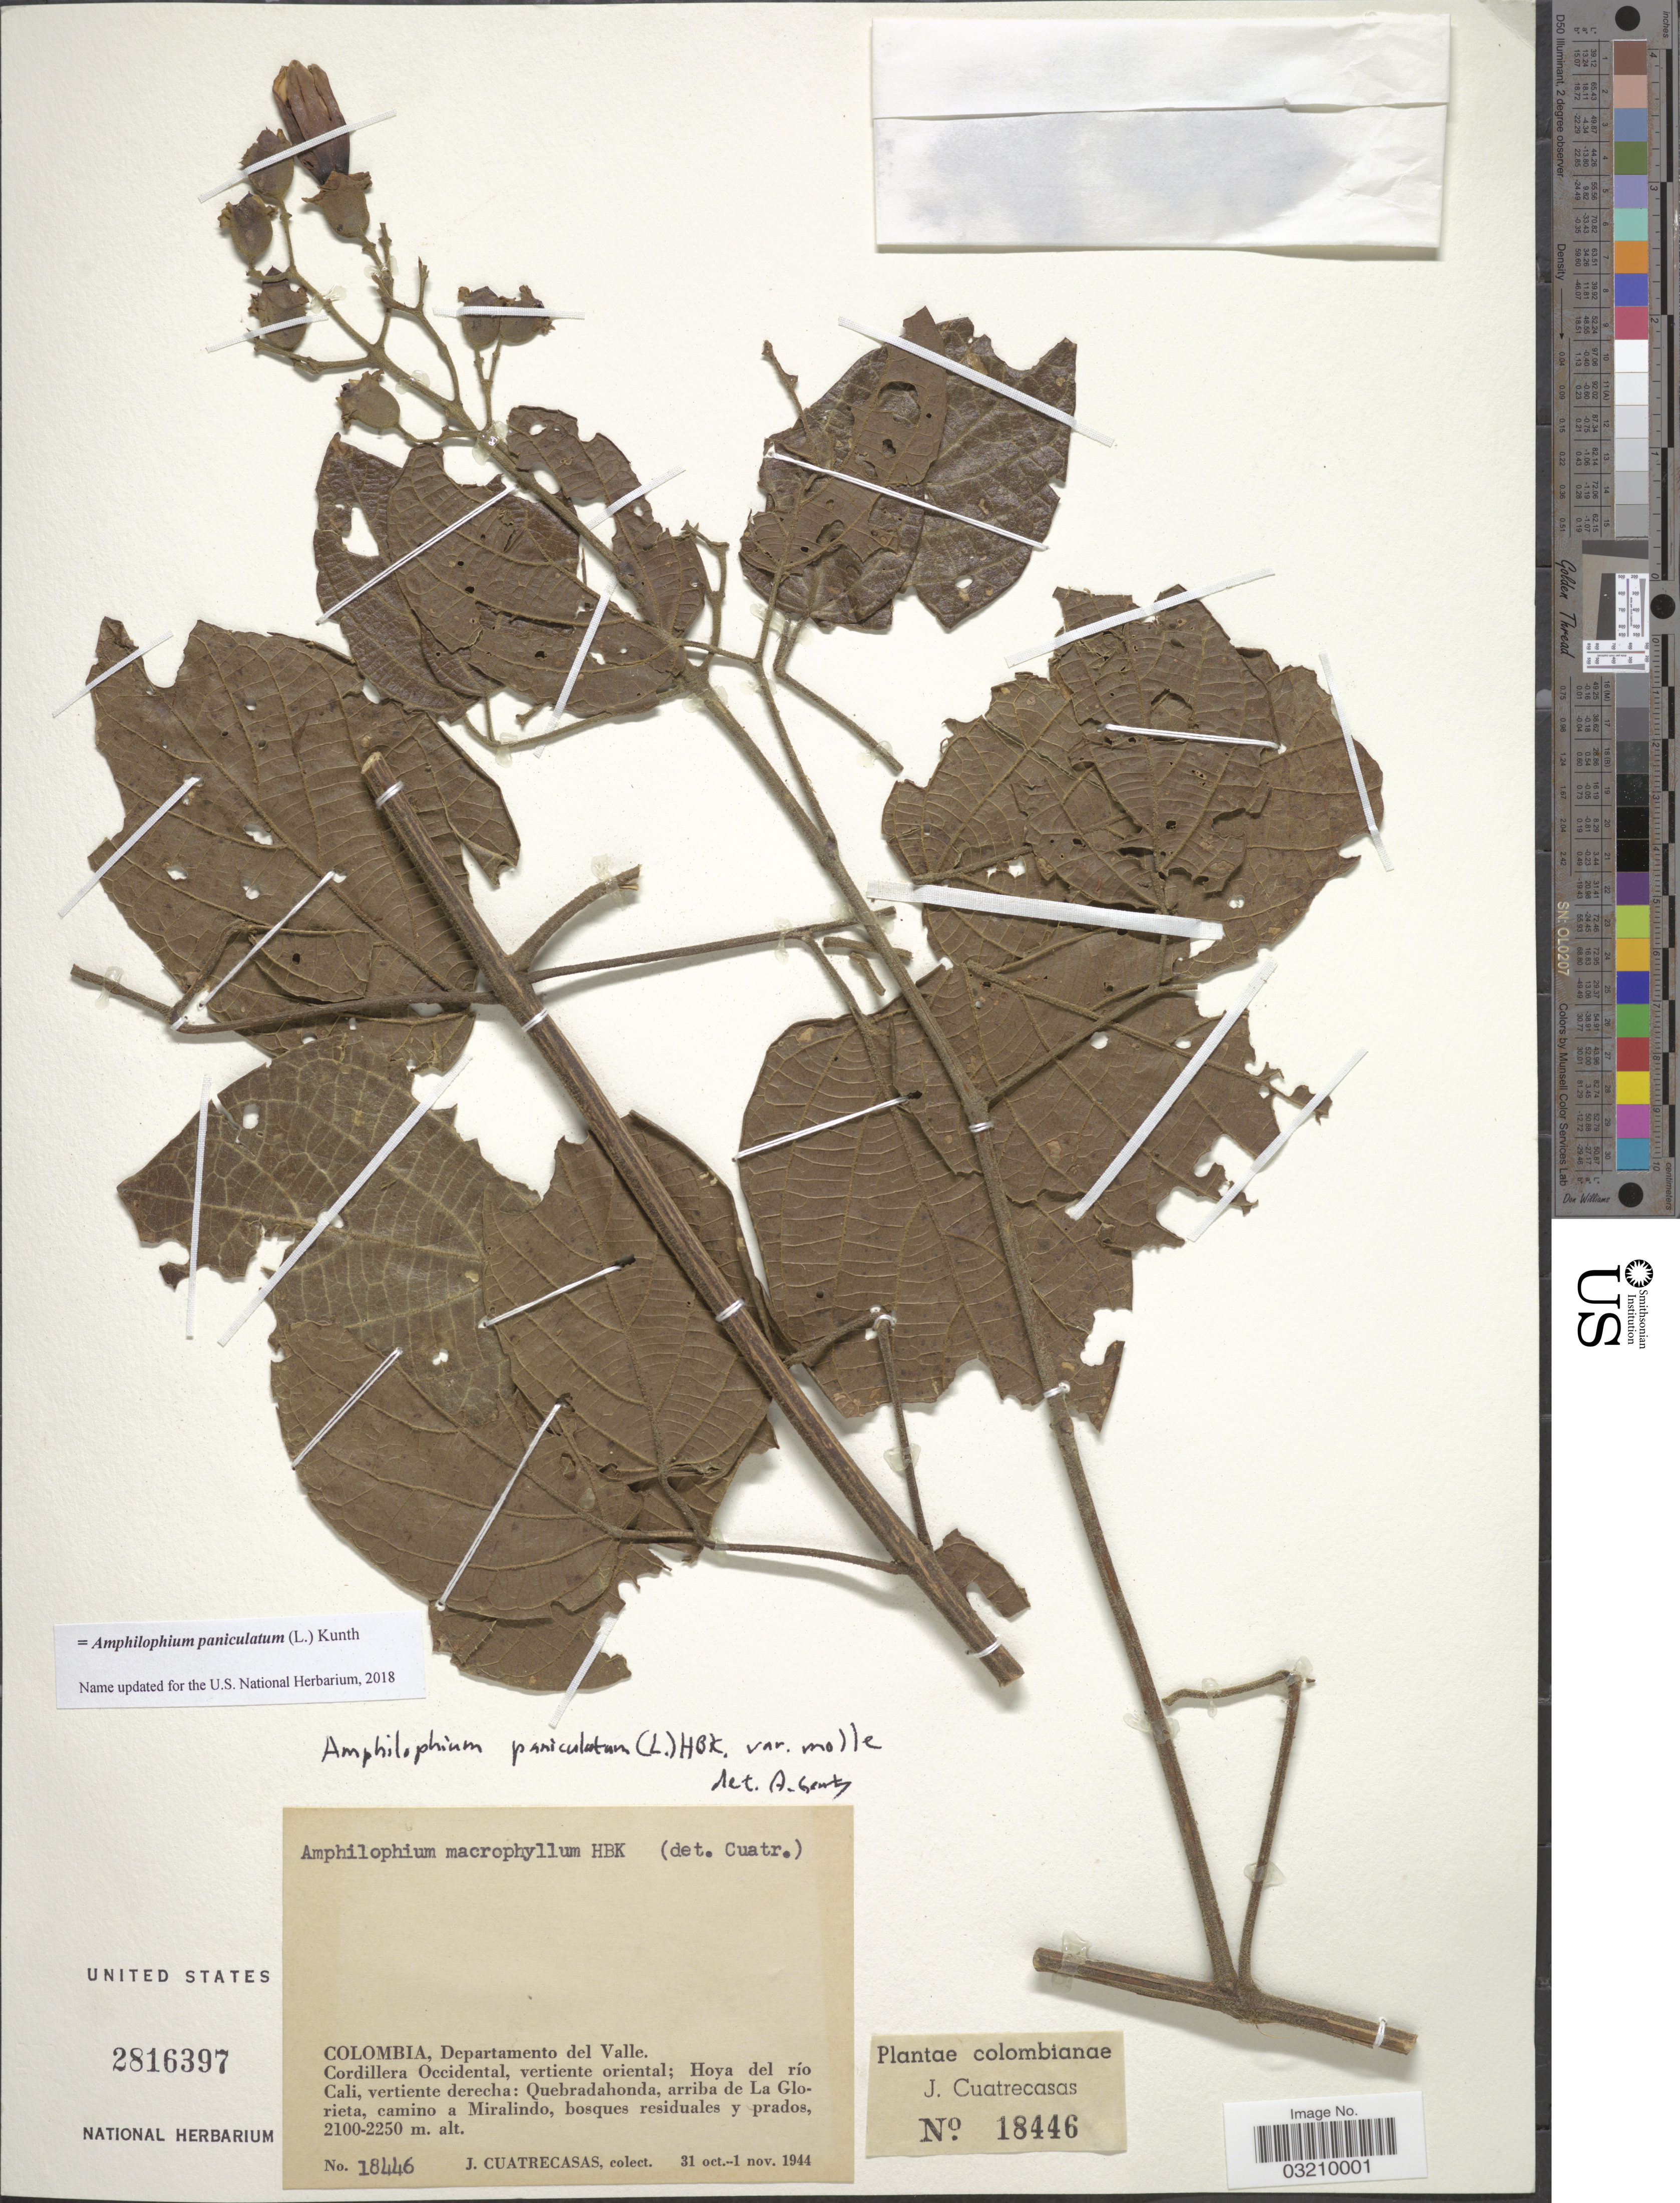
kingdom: Plantae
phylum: Tracheophyta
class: Magnoliopsida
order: Lamiales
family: Bignoniaceae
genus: Amphilophium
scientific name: Amphilophium paniculatum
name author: (L.) Kunth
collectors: J. Cuatrecasas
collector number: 18446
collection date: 1944-10-31/1944-11-01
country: Colombia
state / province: Valle del Cauca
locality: Departamento del Valle. Cordillera Occidental, vertiente oriental; Hoya del río Cali, vertiente derecha: Quebradahonda, arriba de La Glorieta, camino a Miralindo.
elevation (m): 2100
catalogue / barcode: US 2816397